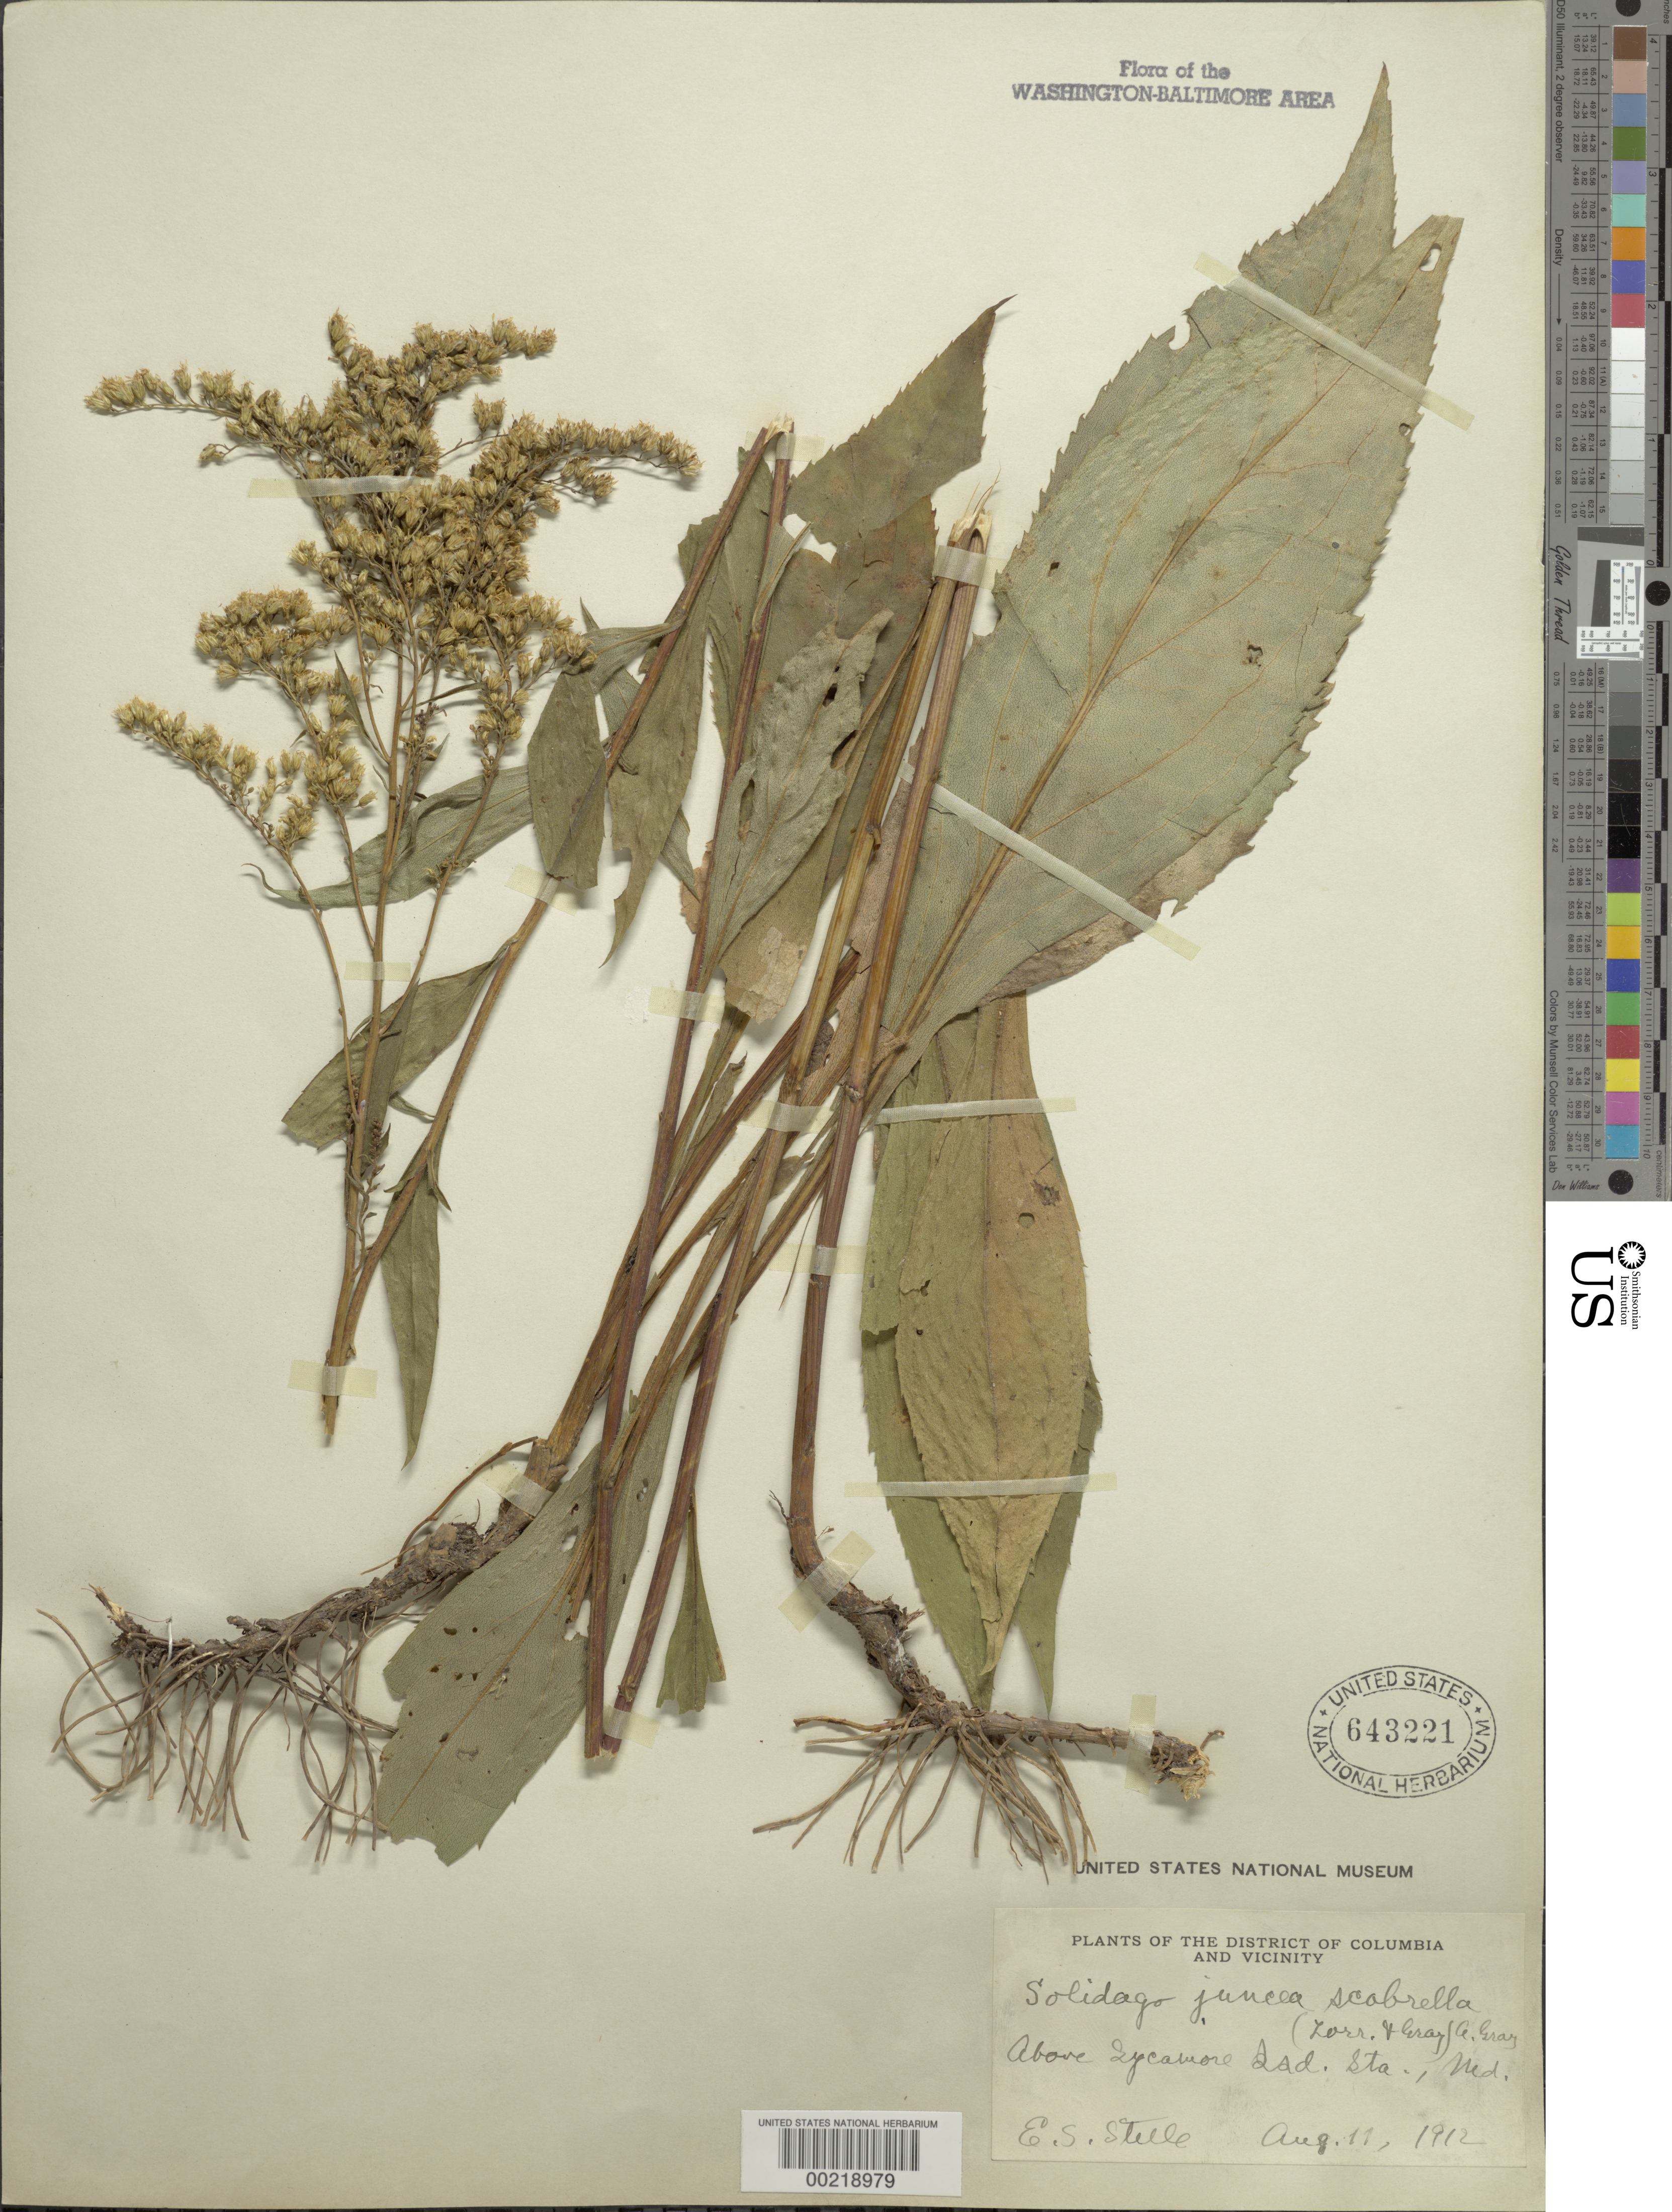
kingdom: Plantae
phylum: Tracheophyta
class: Magnoliopsida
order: Asterales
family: Asteraceae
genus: Solidago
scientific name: Solidago juncea var. scabrella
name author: (Torr. & A. Gray) A. Gray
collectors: E. Steele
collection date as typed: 11 Aug 1912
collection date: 1912-08-11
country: United States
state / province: Maryland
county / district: Montgomery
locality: Above Sycamore Island Station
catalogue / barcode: US 643221